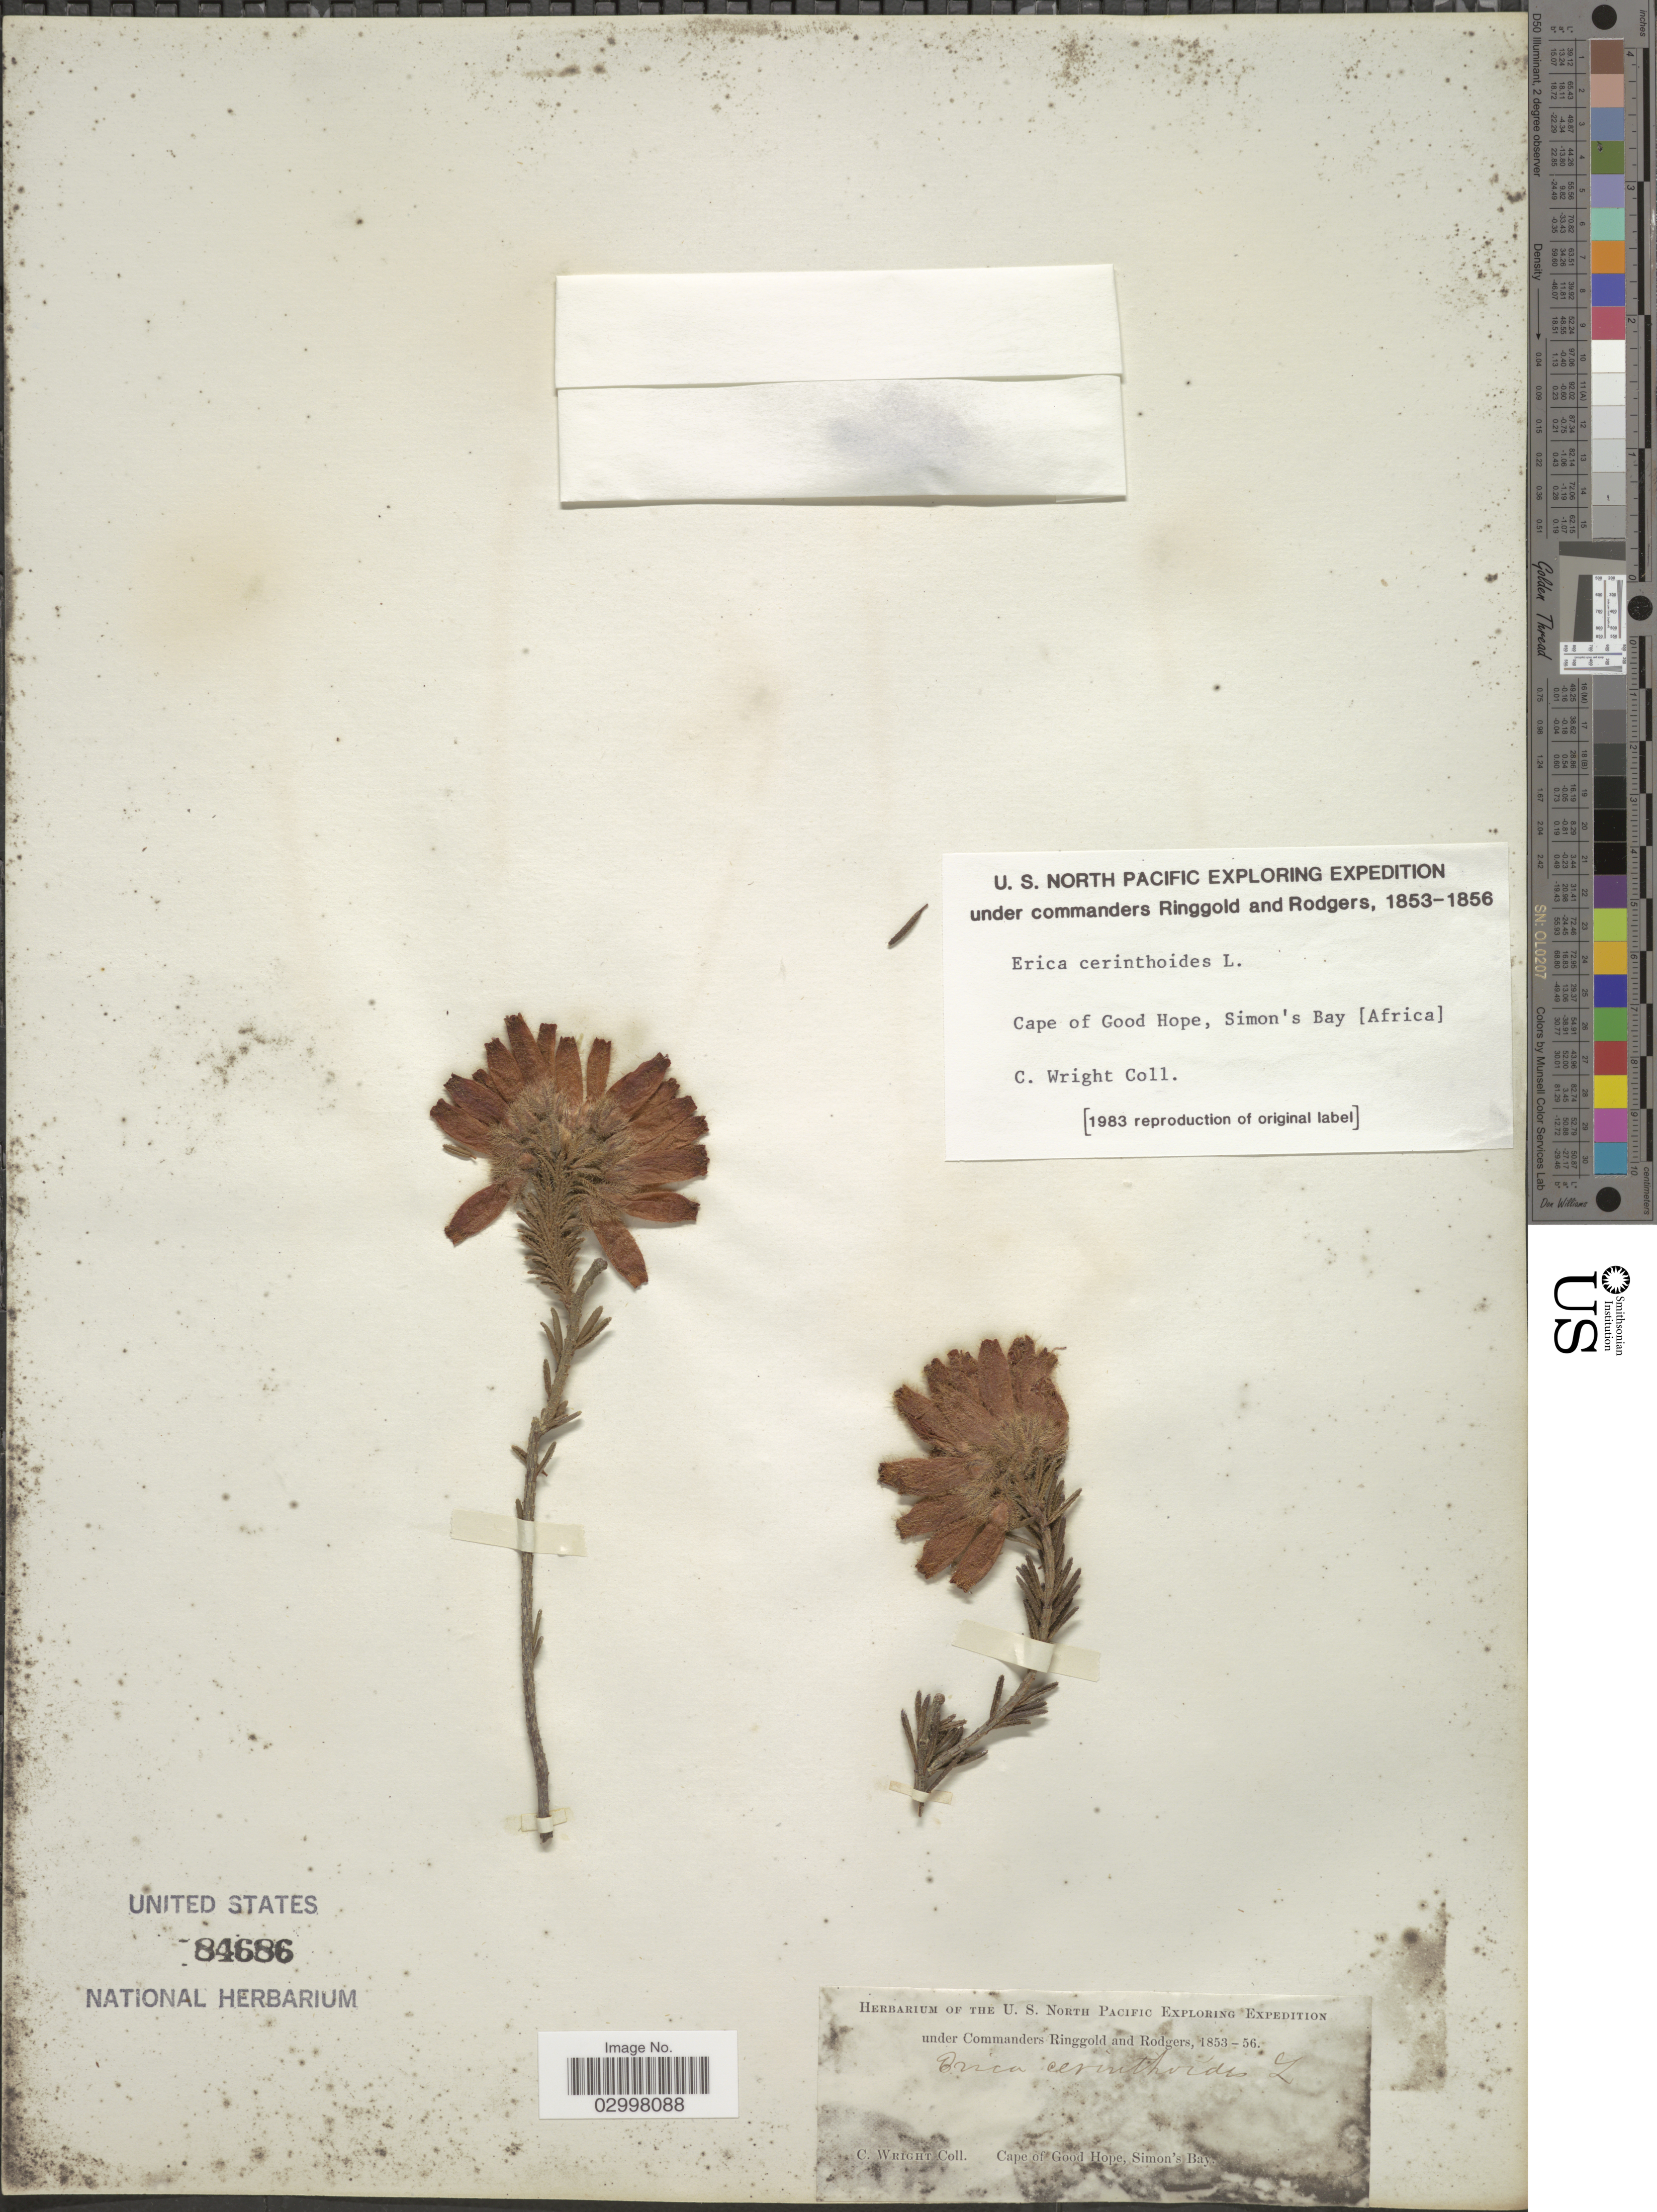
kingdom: Plantae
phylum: Tracheophyta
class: Magnoliopsida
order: Ericales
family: Ericaceae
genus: Erica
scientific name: Erica cerinthoides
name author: L.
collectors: C. Wright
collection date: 1853/1856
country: South Africa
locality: Cape of Good Hope, Simon's Bay [Africa].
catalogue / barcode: US 84686